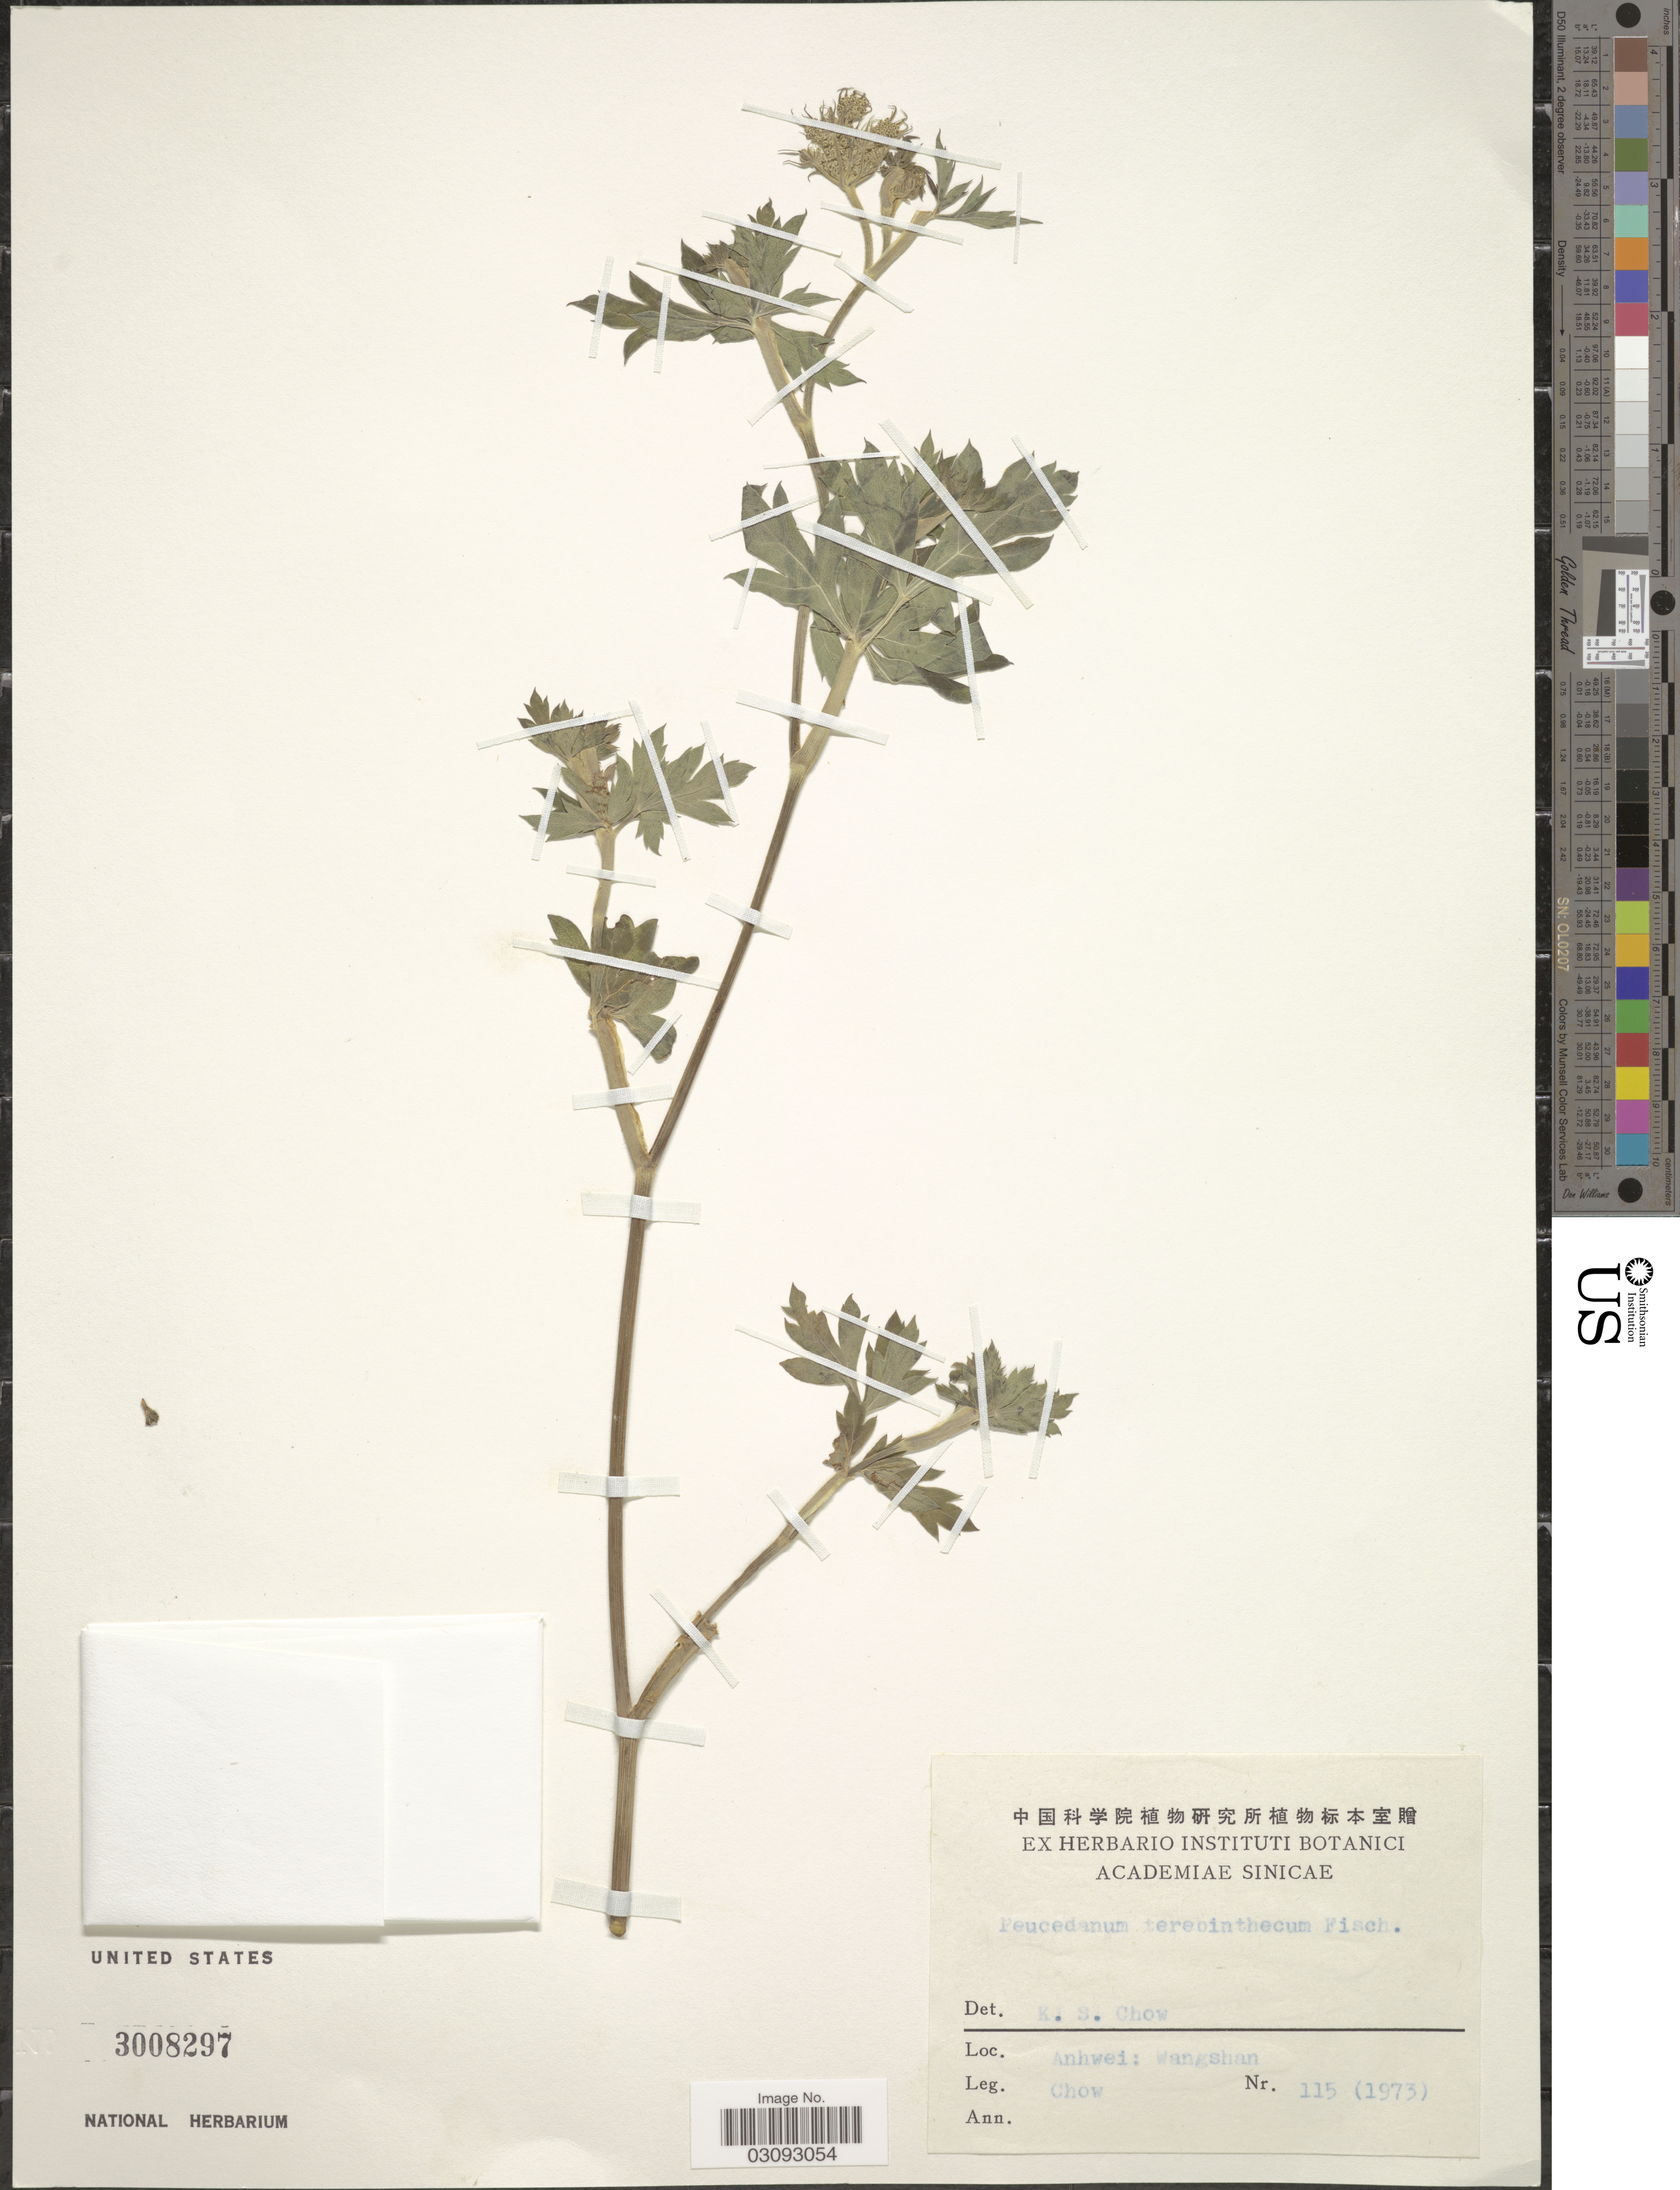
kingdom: Plantae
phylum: Tracheophyta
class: Magnoliopsida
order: Apiales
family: Apiaceae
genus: Peucedanum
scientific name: Peucedanum terebinthaceum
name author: (Fisch. ex Trevir.) Ledeb.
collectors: Chow, --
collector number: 115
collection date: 1973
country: China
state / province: Anhui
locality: Anhwei: Wangshan.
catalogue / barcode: US 3008297